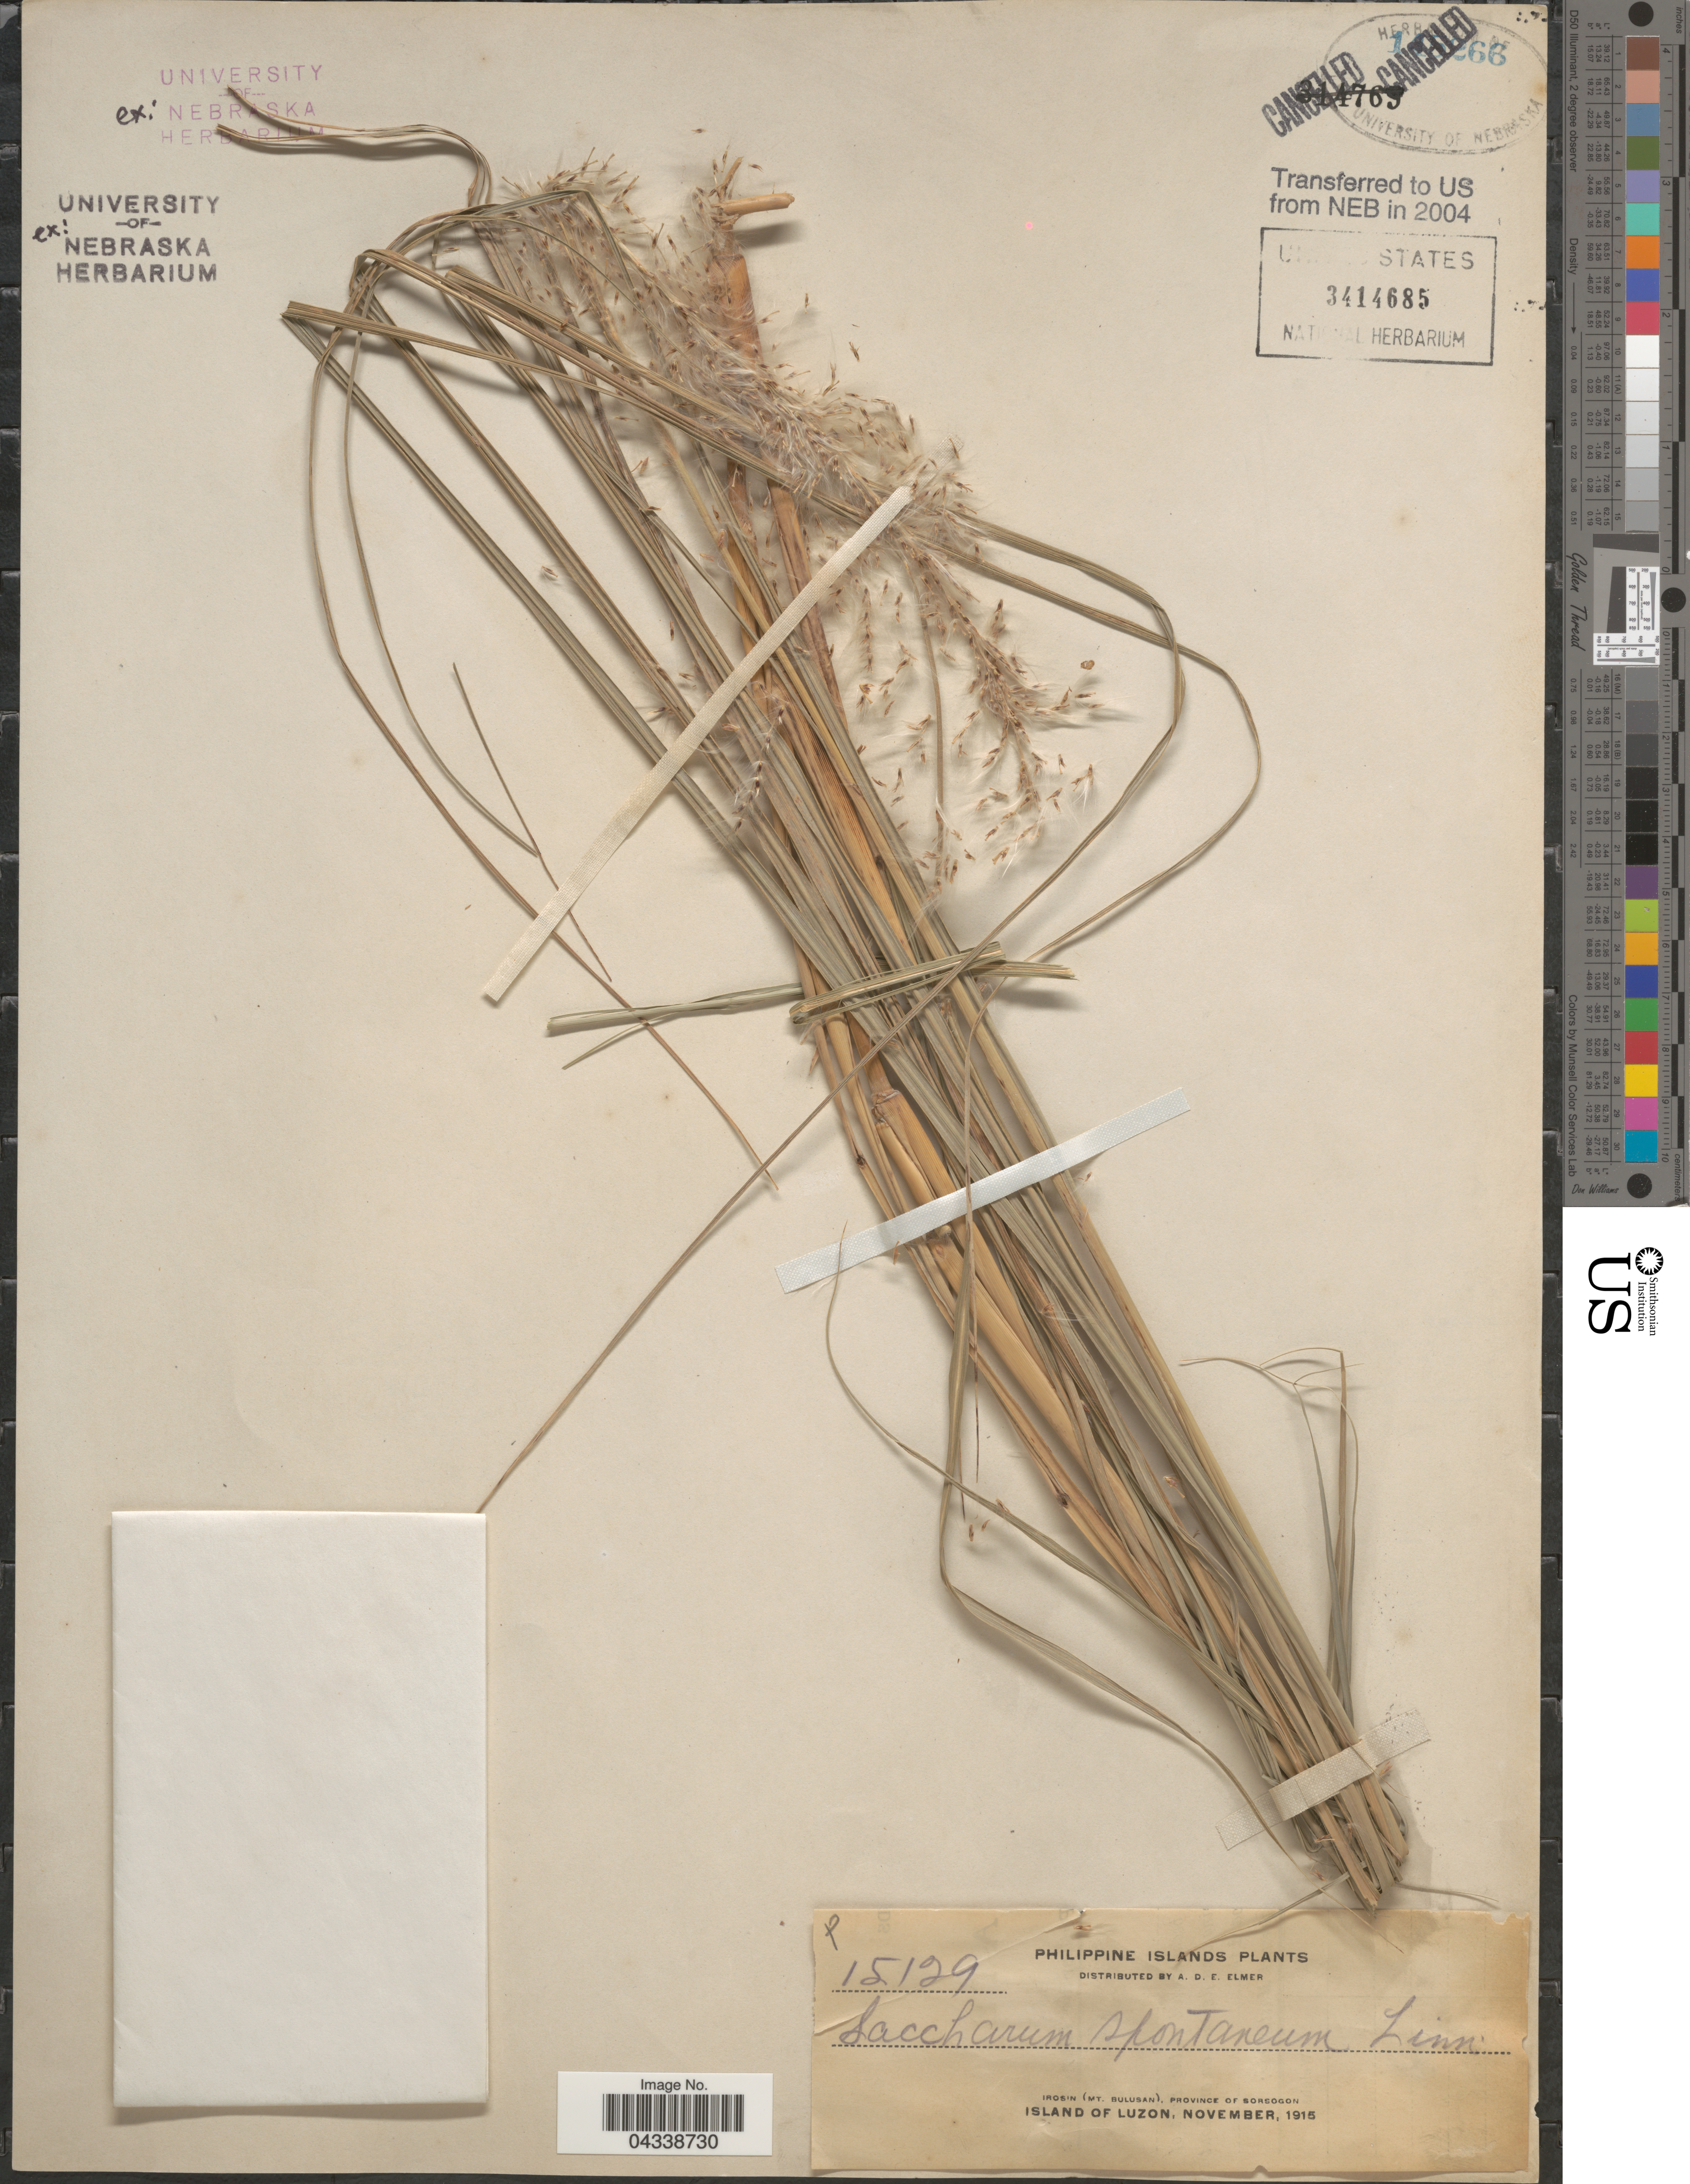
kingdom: Plantae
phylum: Tracheophyta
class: Liliopsida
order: Poales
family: Poaceae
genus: Saccharum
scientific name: Saccharum spontaneum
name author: L.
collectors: A. D. E. Elmer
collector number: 15129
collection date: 1915-11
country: Philippines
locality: Philippine Islands. Irosin (Mt. Bulusan), Province of Sorsogon. Island of Luzon.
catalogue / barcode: US 3414685